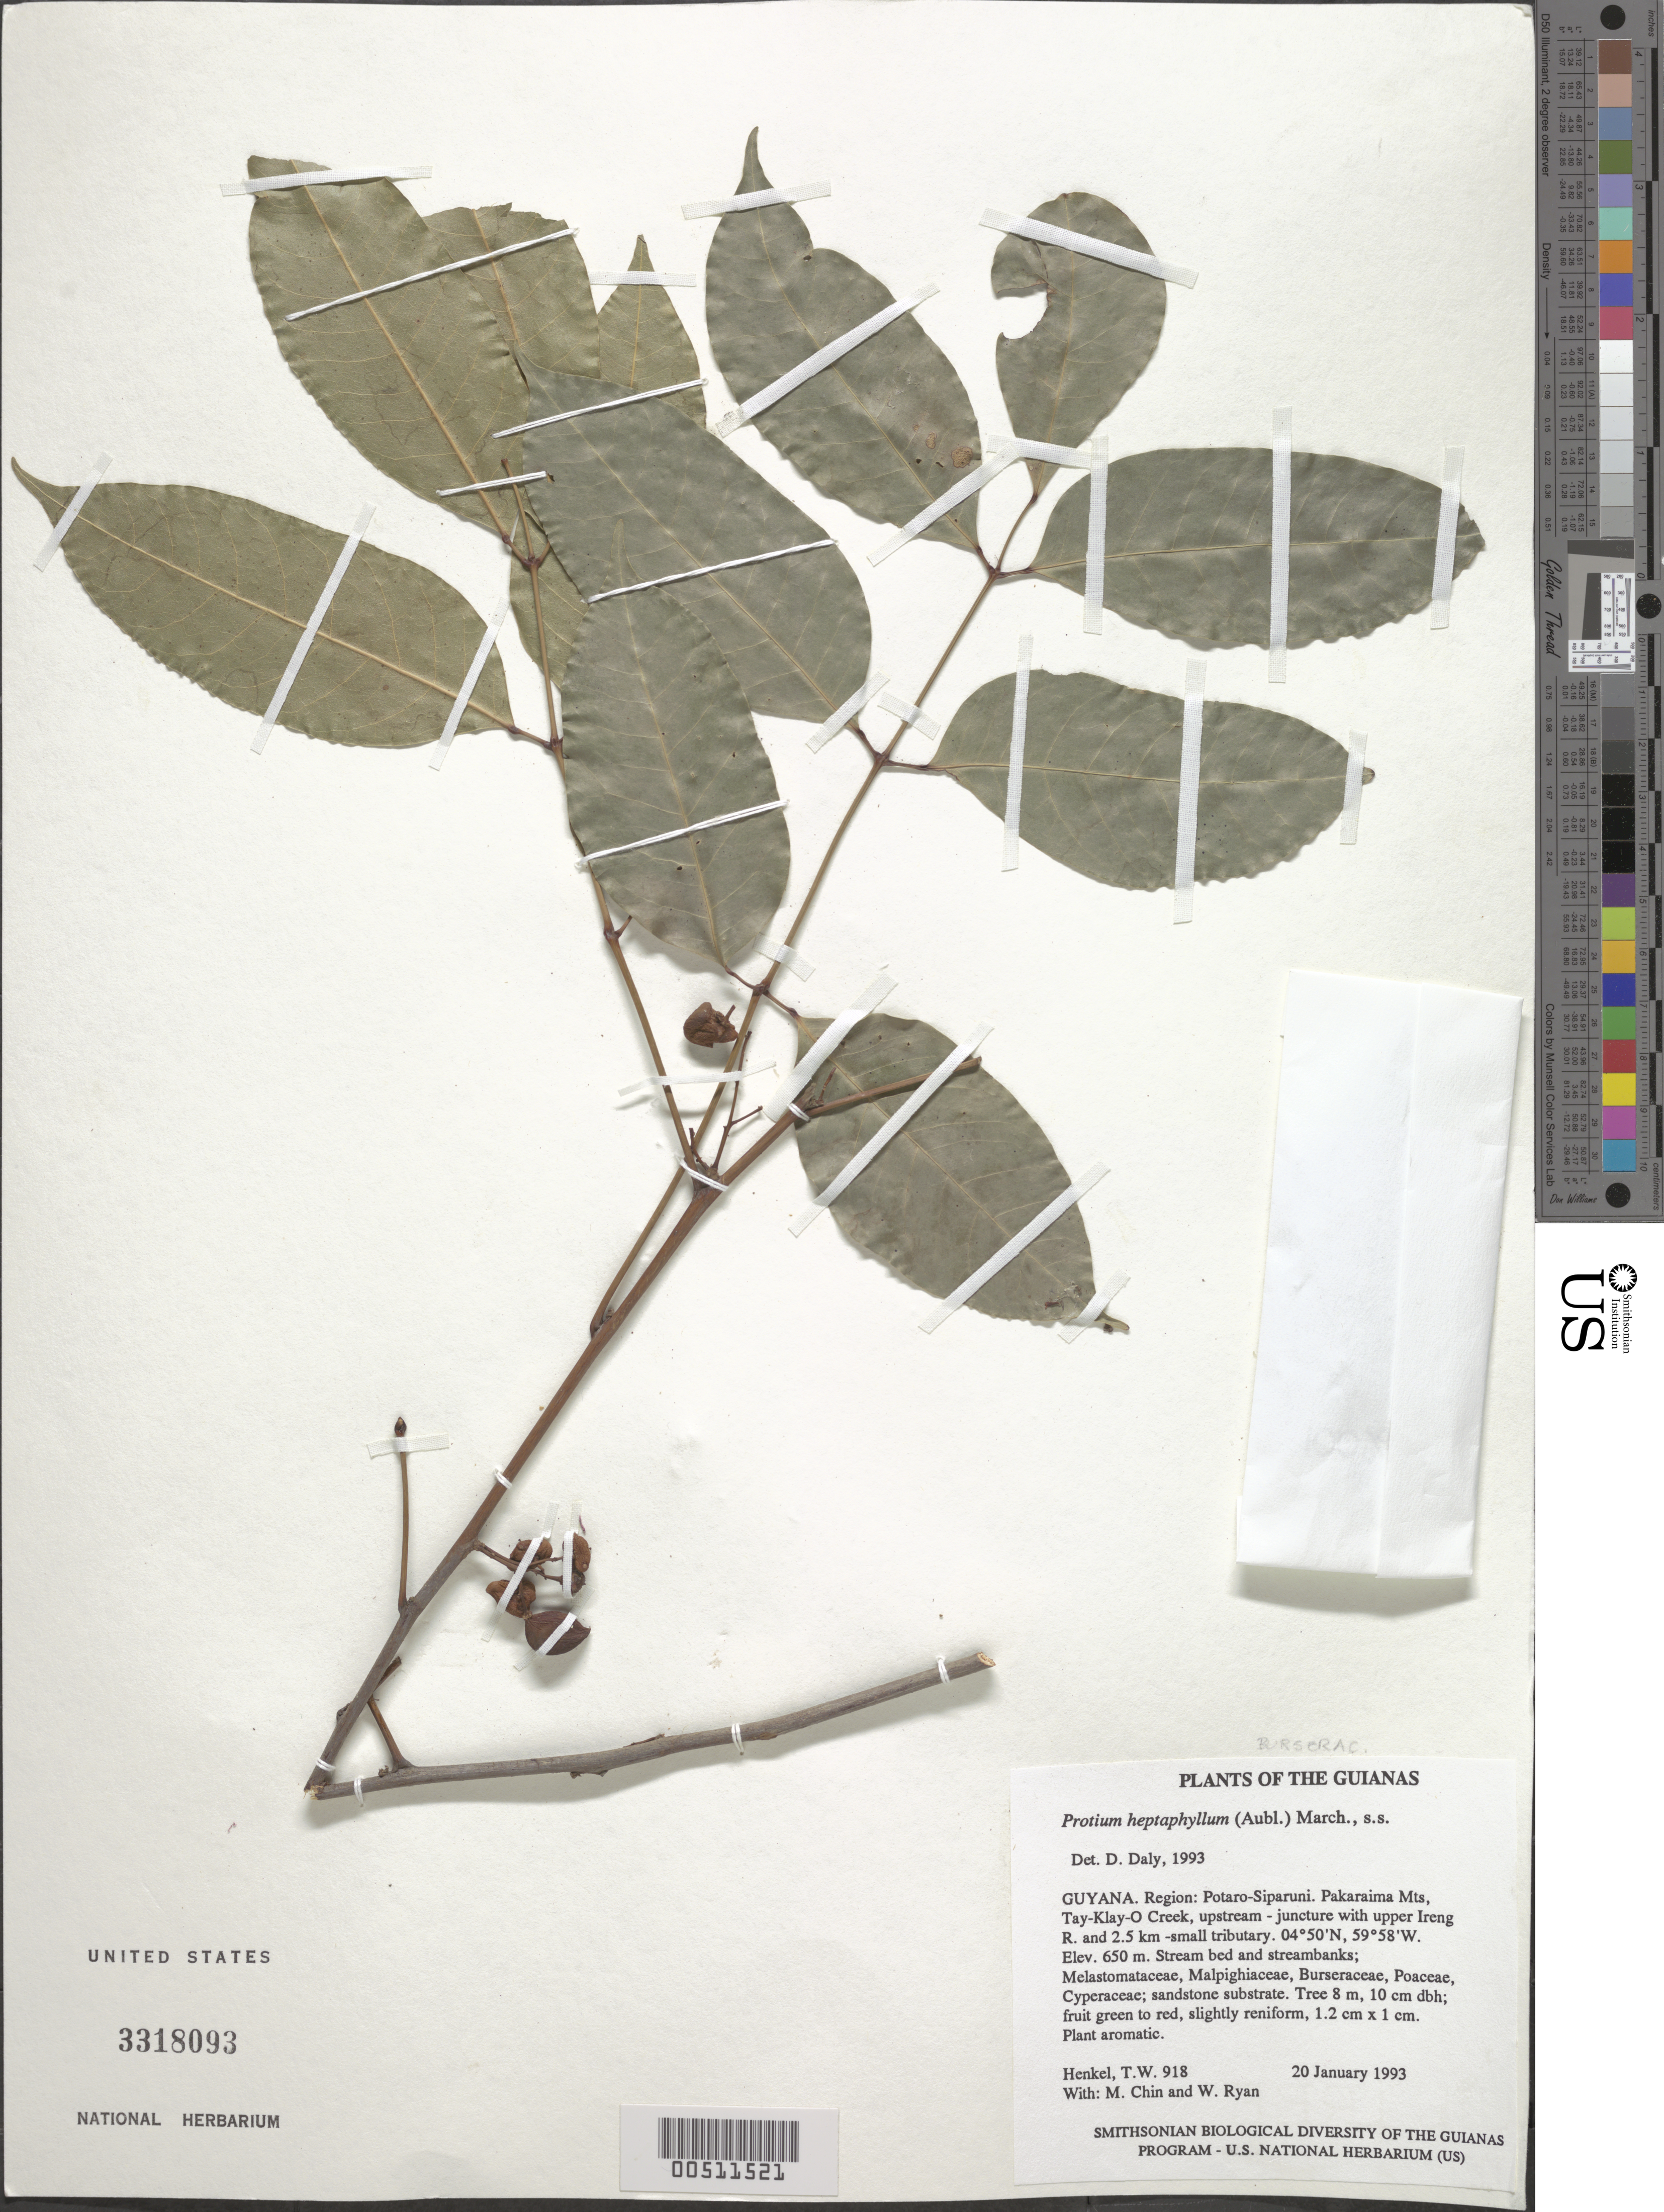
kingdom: Plantae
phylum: Tracheophyta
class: Magnoliopsida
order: Sapindales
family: Burseraceae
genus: Protium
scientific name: Protium heptaphyllum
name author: (Aubl.) Marchand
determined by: Daly, D. C.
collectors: T. Henkel, M. Chin & W. Ryan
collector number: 918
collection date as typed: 20 January 1993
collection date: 1993-01-20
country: Guyana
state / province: Potaro-Siparuni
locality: Pakaraima Mts, Tay-Klay-O Creek, upstream - juncture with upper Ireng R. and 2.5 km -small tributary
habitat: Stream bed and streambanks; sandstone substrate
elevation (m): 650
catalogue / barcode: US 3318093